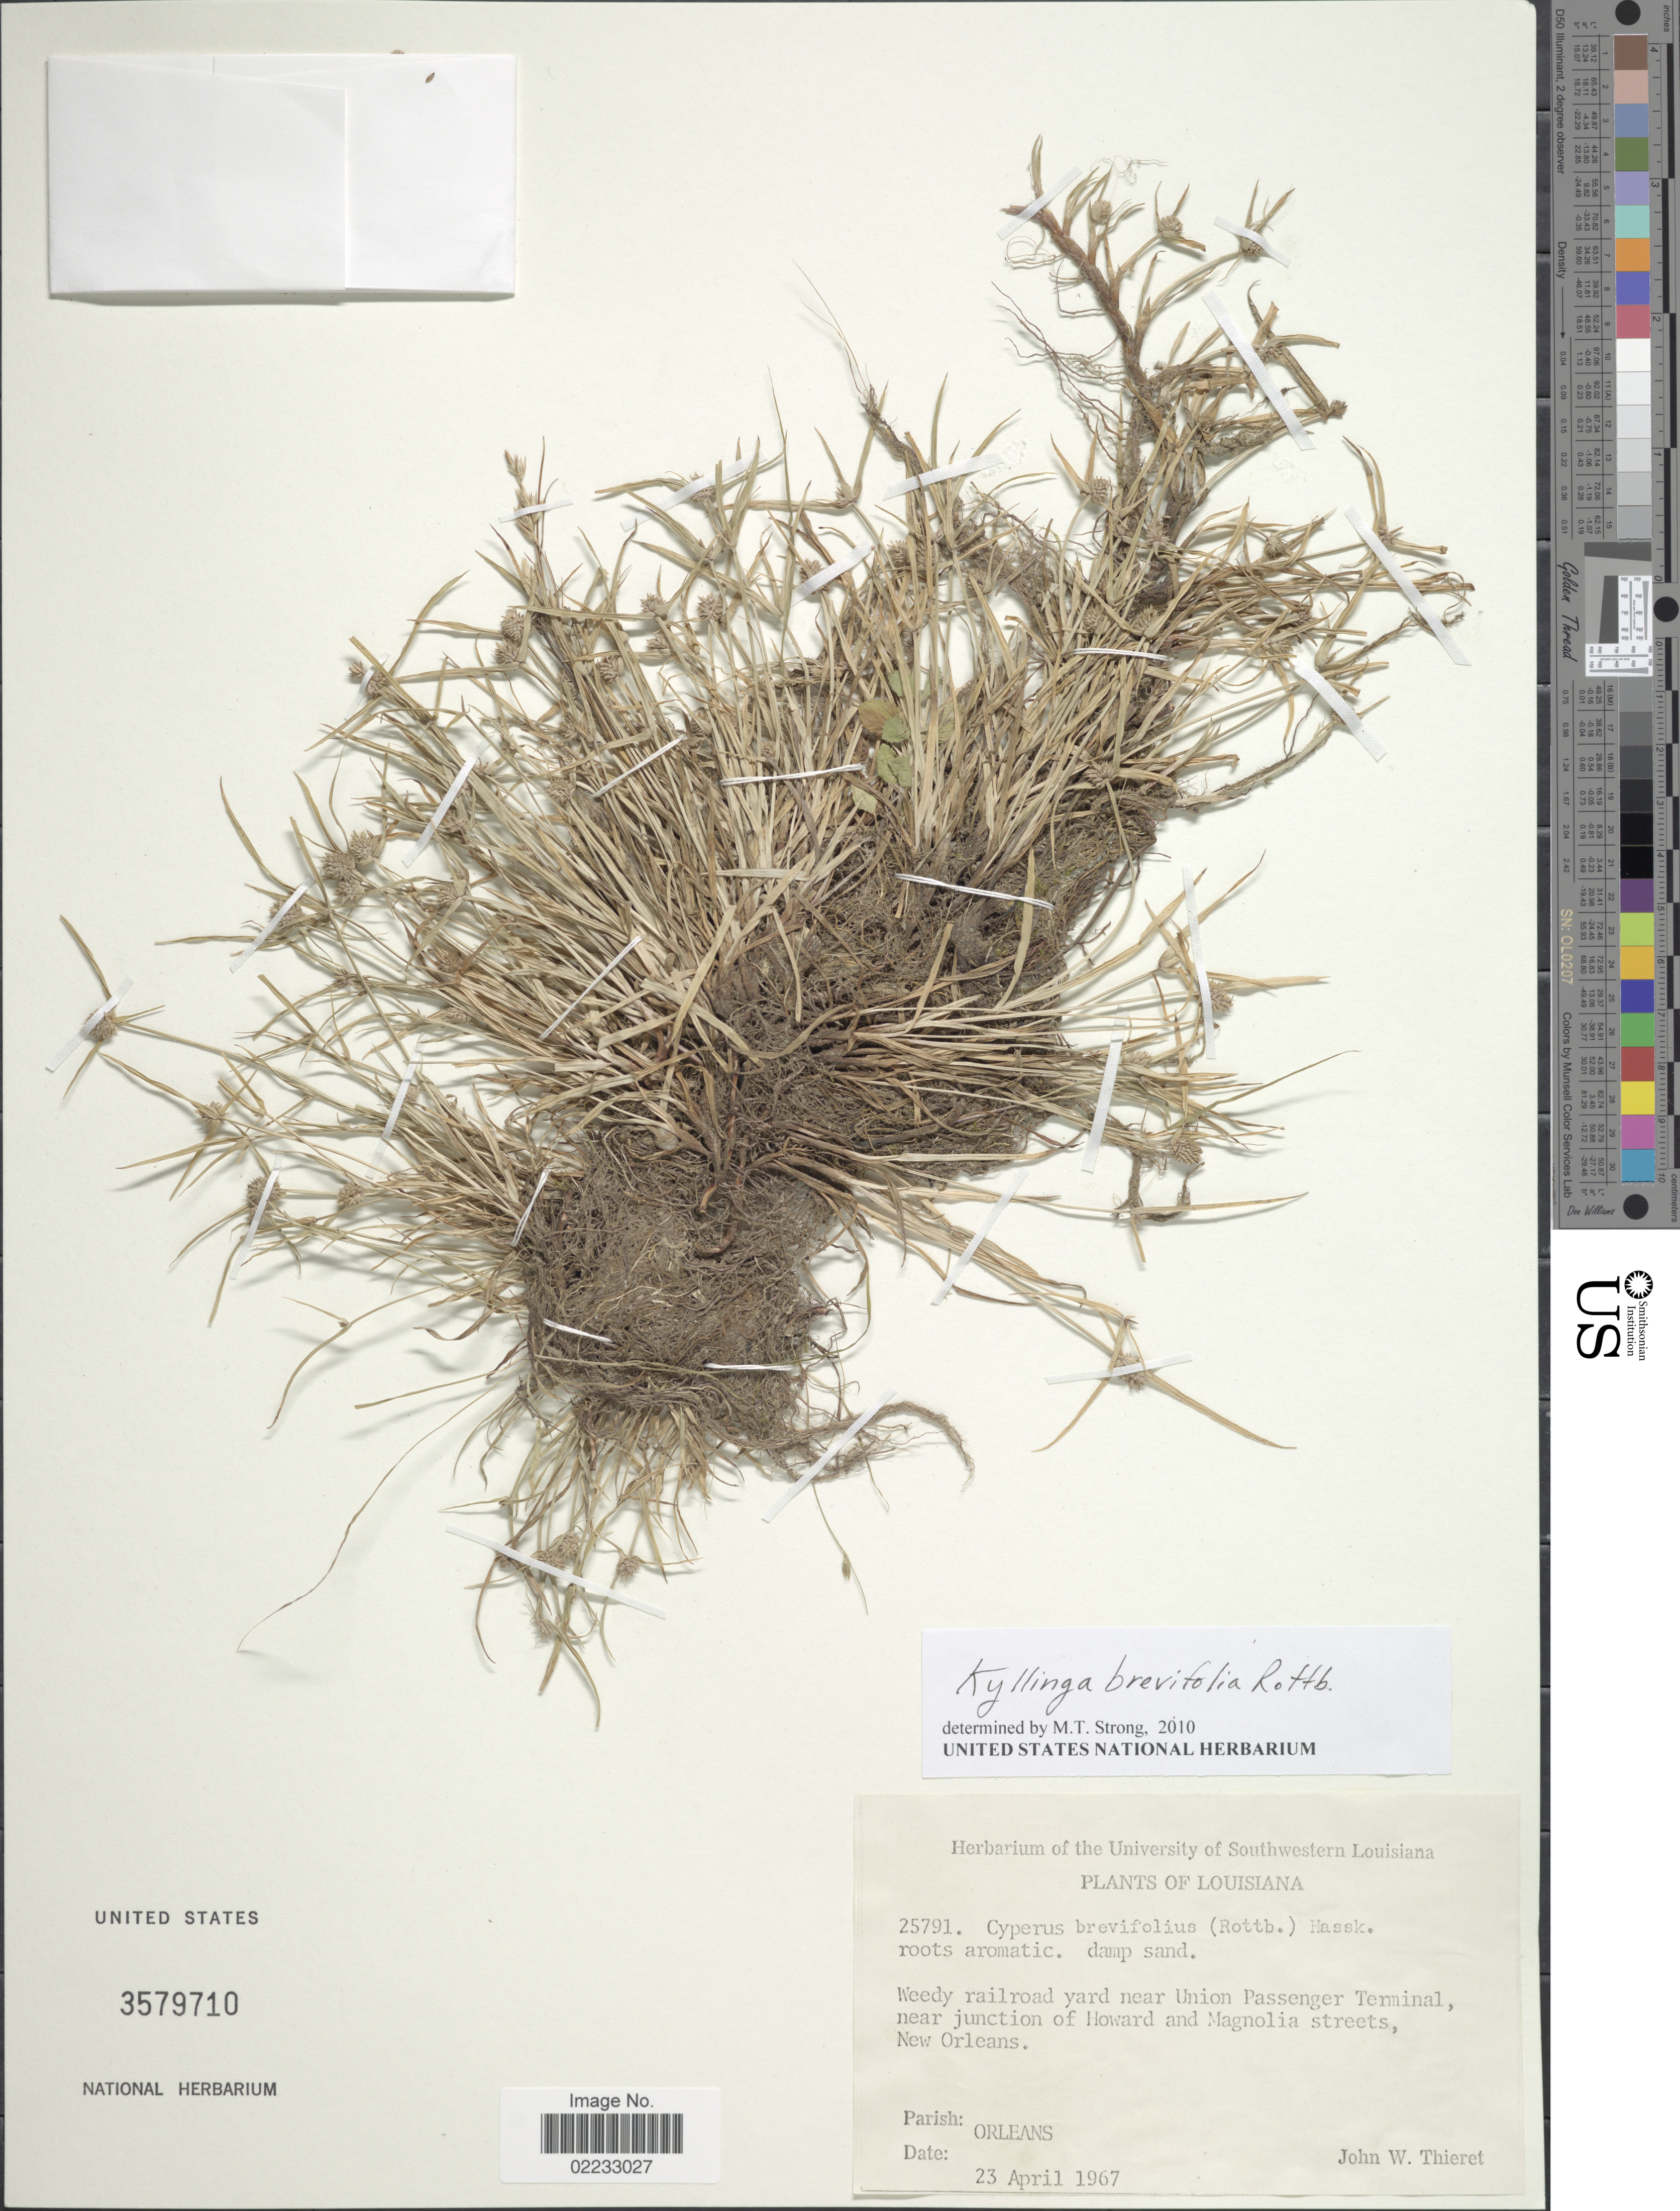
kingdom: Plantae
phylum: Tracheophyta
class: Liliopsida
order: Poales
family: Cyperaceae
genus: Cyperus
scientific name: Cyperus brevifolius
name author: (Rottb.) Hassk.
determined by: Strong, Mark T., (BOT), Smithsonian Institution - National Museum of Natural History (UNITED STATES)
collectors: J. W. Thieret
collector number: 25791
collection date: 1967-04-23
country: United States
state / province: Louisiana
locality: Weedy railroad yard near Union Passenger Terminal, near junction of Howard and Magnolia streets. New Orleans. Parish: Orleans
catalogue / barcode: US 3579710